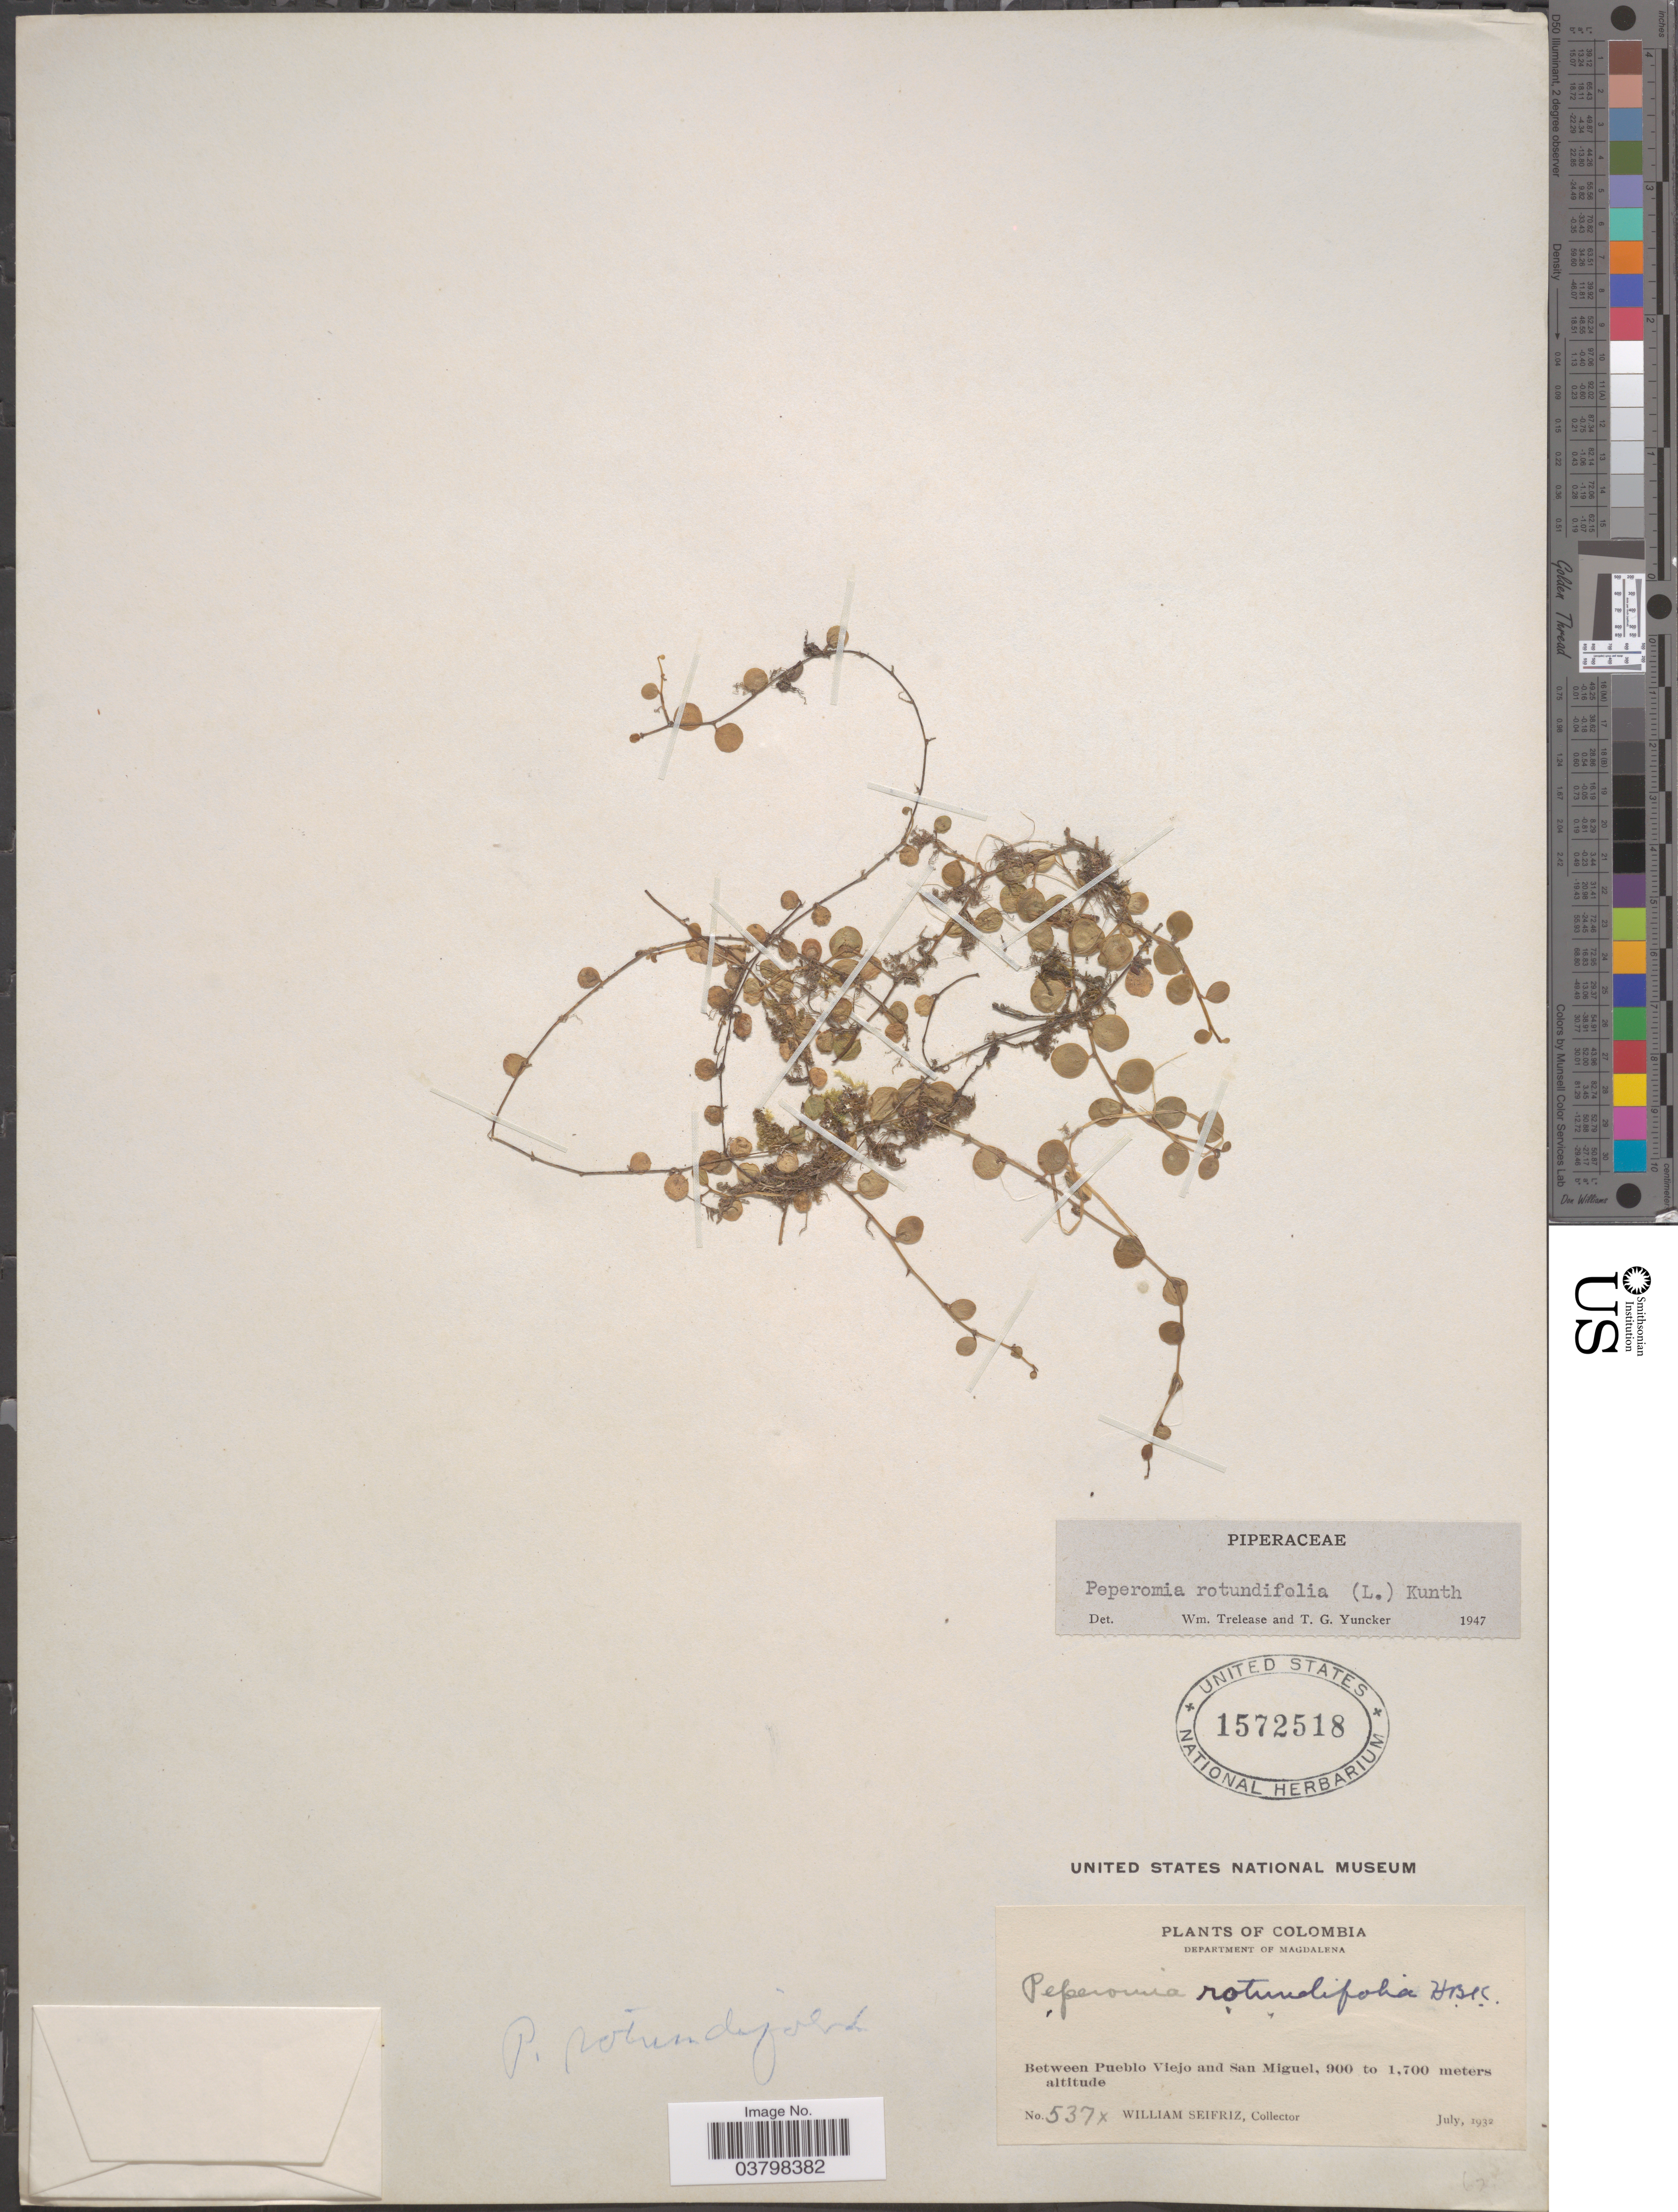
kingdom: Plantae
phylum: Tracheophyta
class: Magnoliopsida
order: Piperales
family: Piperaceae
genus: Peperomia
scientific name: Peperomia rotundifolia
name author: (L.) Kunth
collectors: W. Seifriz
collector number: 537x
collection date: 1932-07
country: Colombia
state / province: Magdalena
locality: Department of Magdalena. Between Pueblo Viejo and San Miguel.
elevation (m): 900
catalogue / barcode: US 1572518